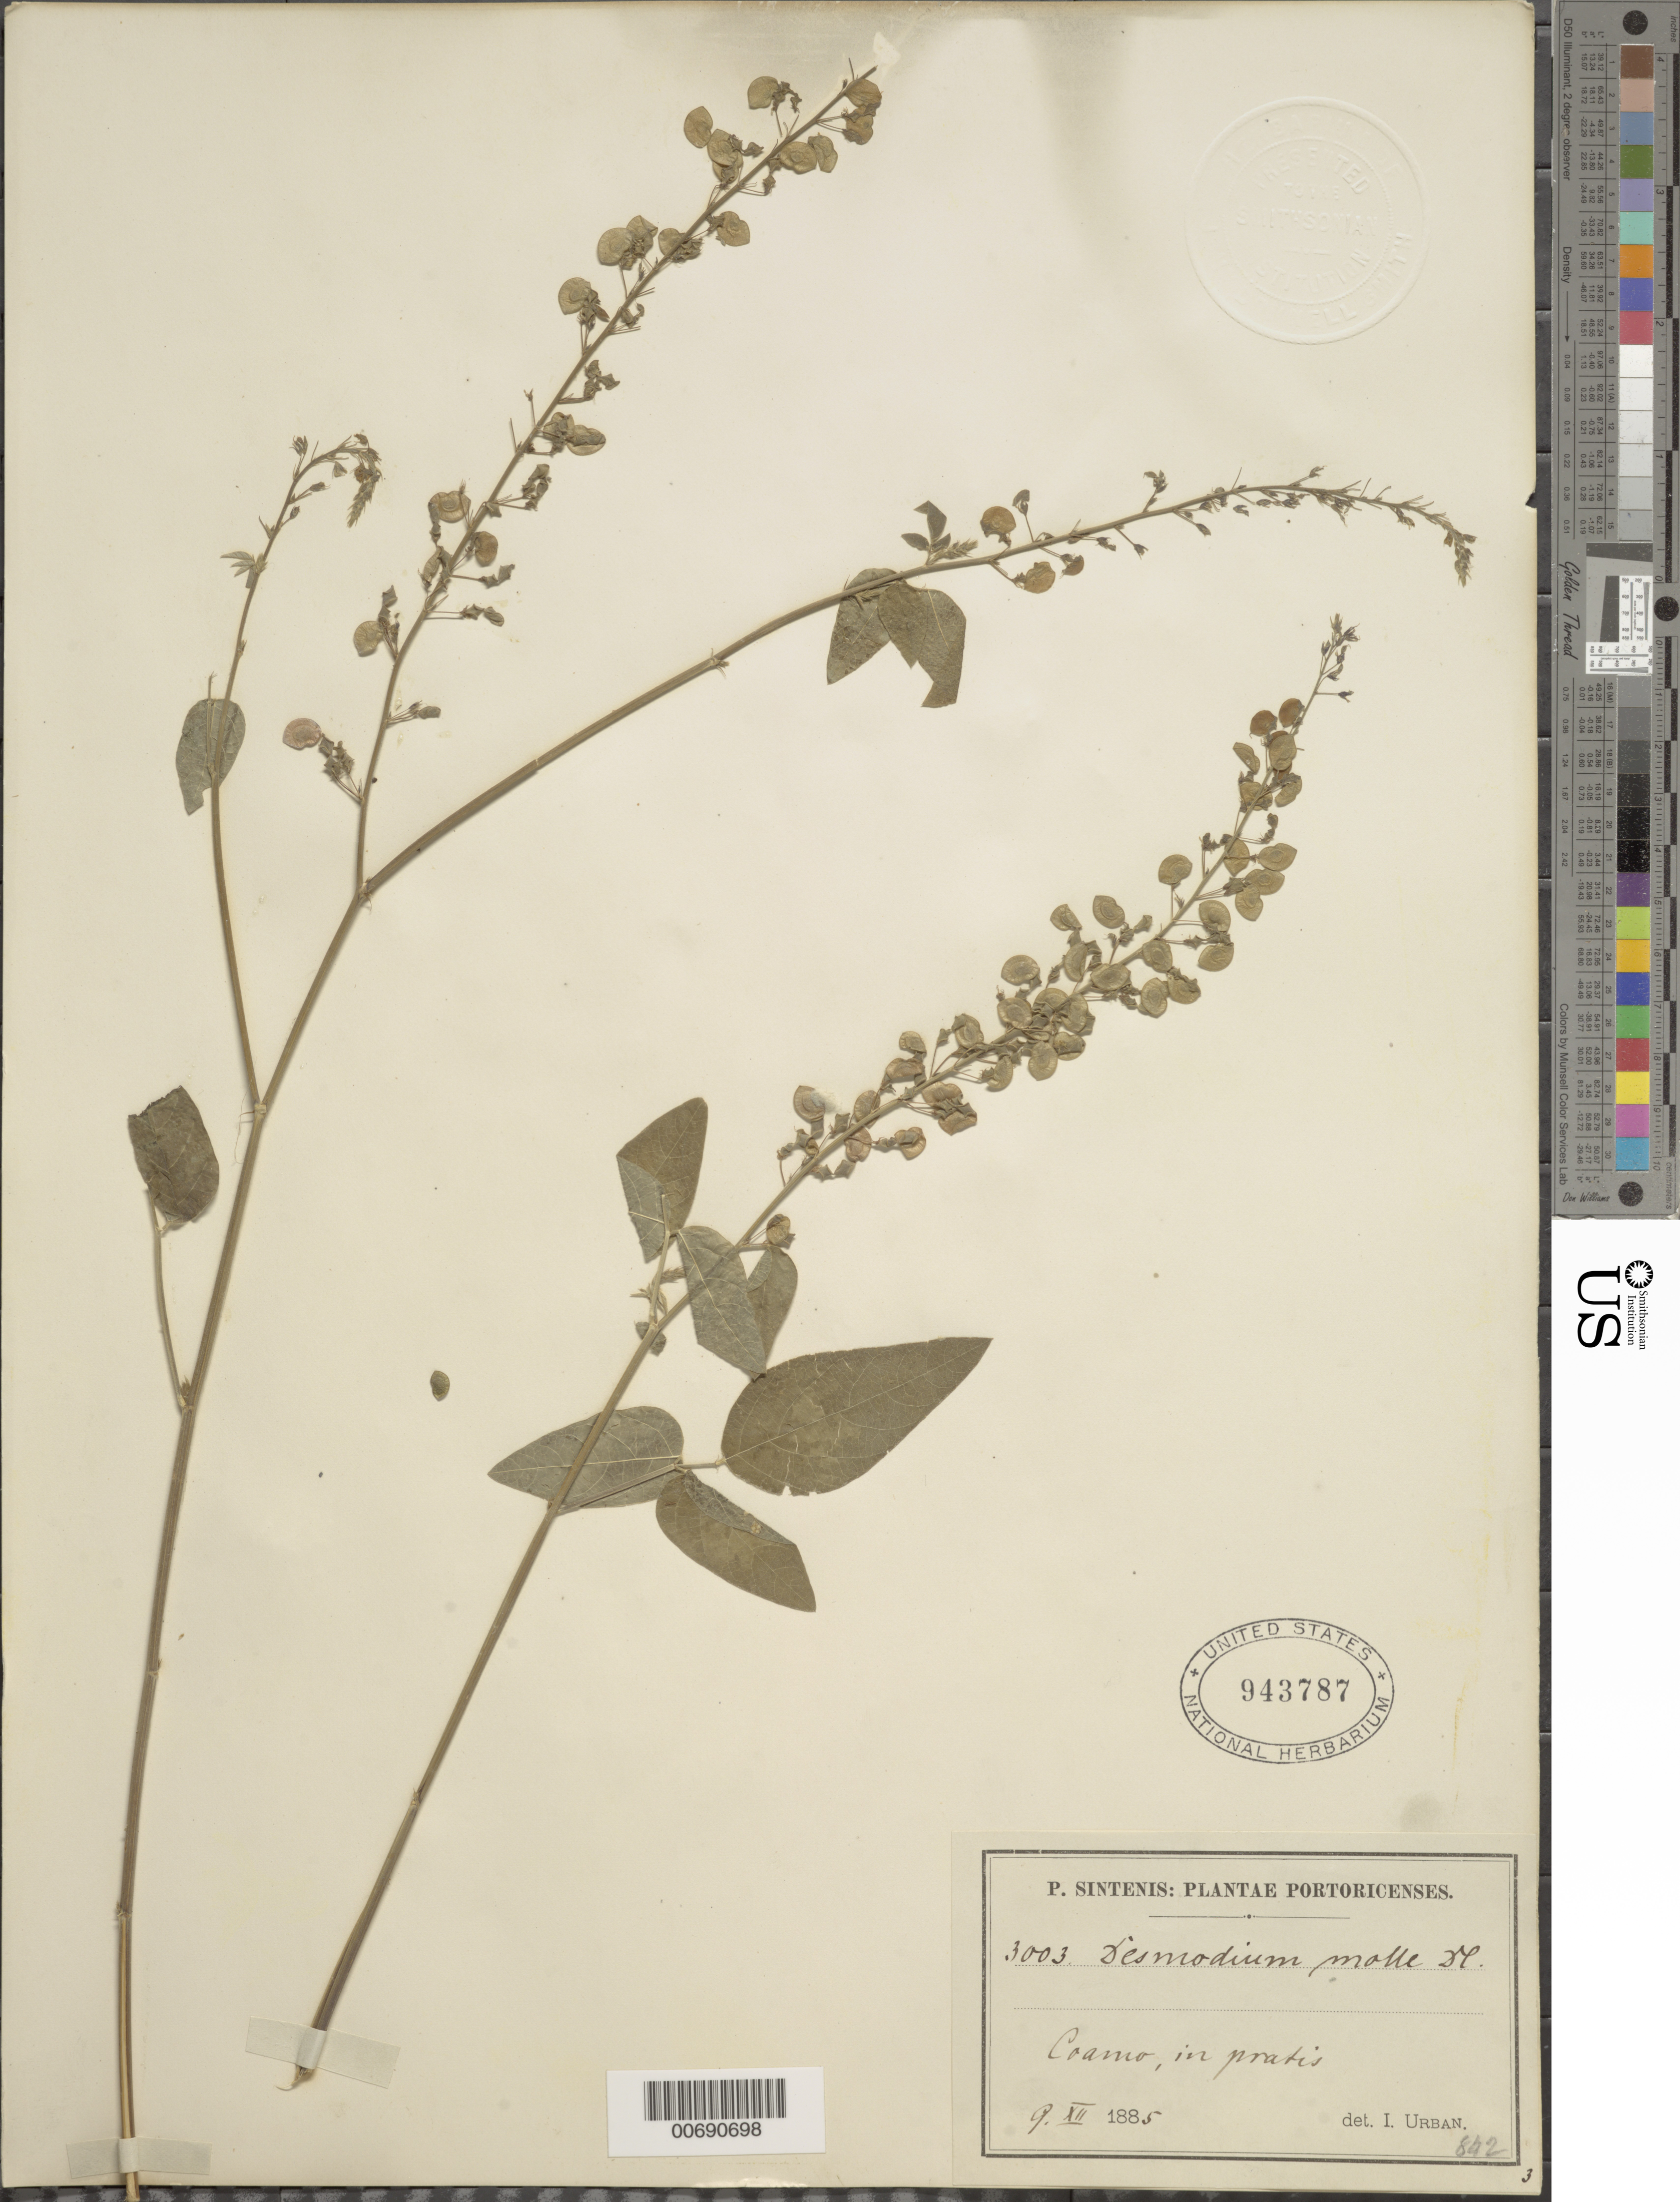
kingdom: Plantae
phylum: Tracheophyta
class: Magnoliopsida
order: Fabales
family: Fabaceae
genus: Desmodium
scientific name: Desmodium glabrum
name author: (Mill.) DC.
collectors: P. Sintenis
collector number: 3003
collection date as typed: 09 Dec 1885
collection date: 1885-12-09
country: Puerto Rico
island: Greater Antilles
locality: Coamo.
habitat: in pratis.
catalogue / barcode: US 943787